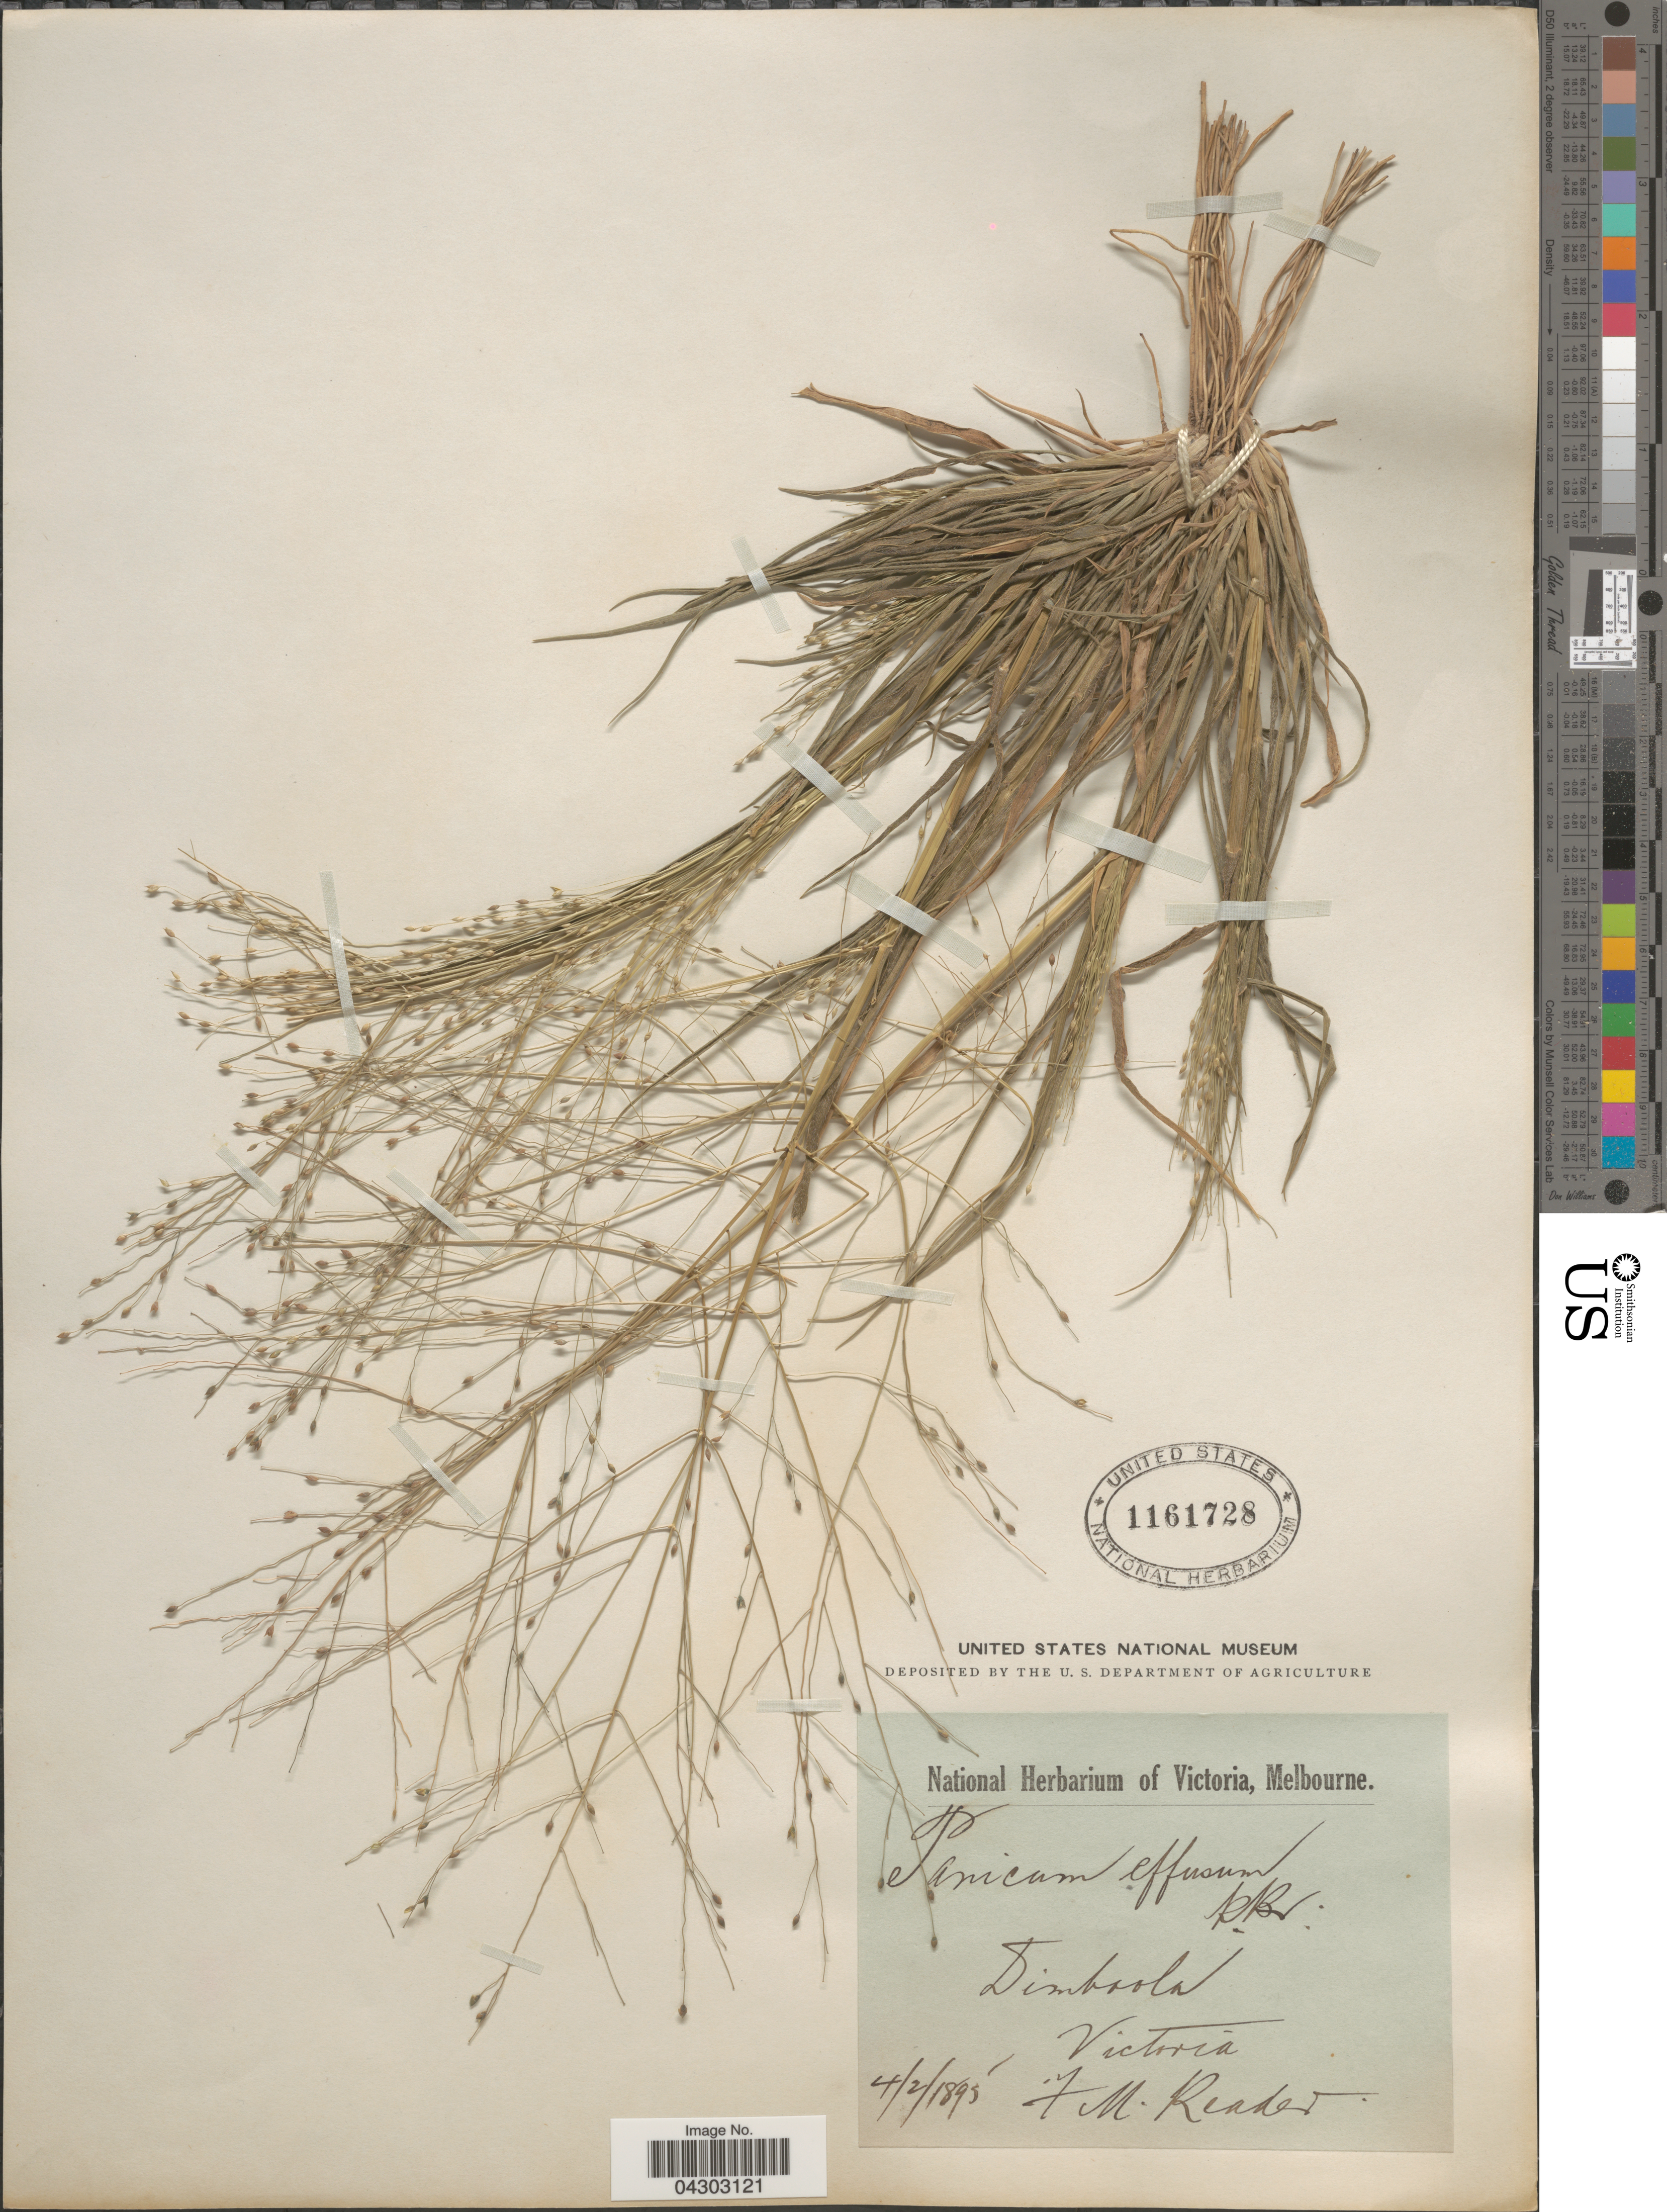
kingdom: Plantae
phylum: Tracheophyta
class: Liliopsida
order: Poales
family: Poaceae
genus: Panicum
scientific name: Panicum effusum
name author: R. Br.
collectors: F. Reader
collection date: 1895-02-04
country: Australia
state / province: Victoria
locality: Dimboola. Victoria.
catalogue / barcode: US 1161728